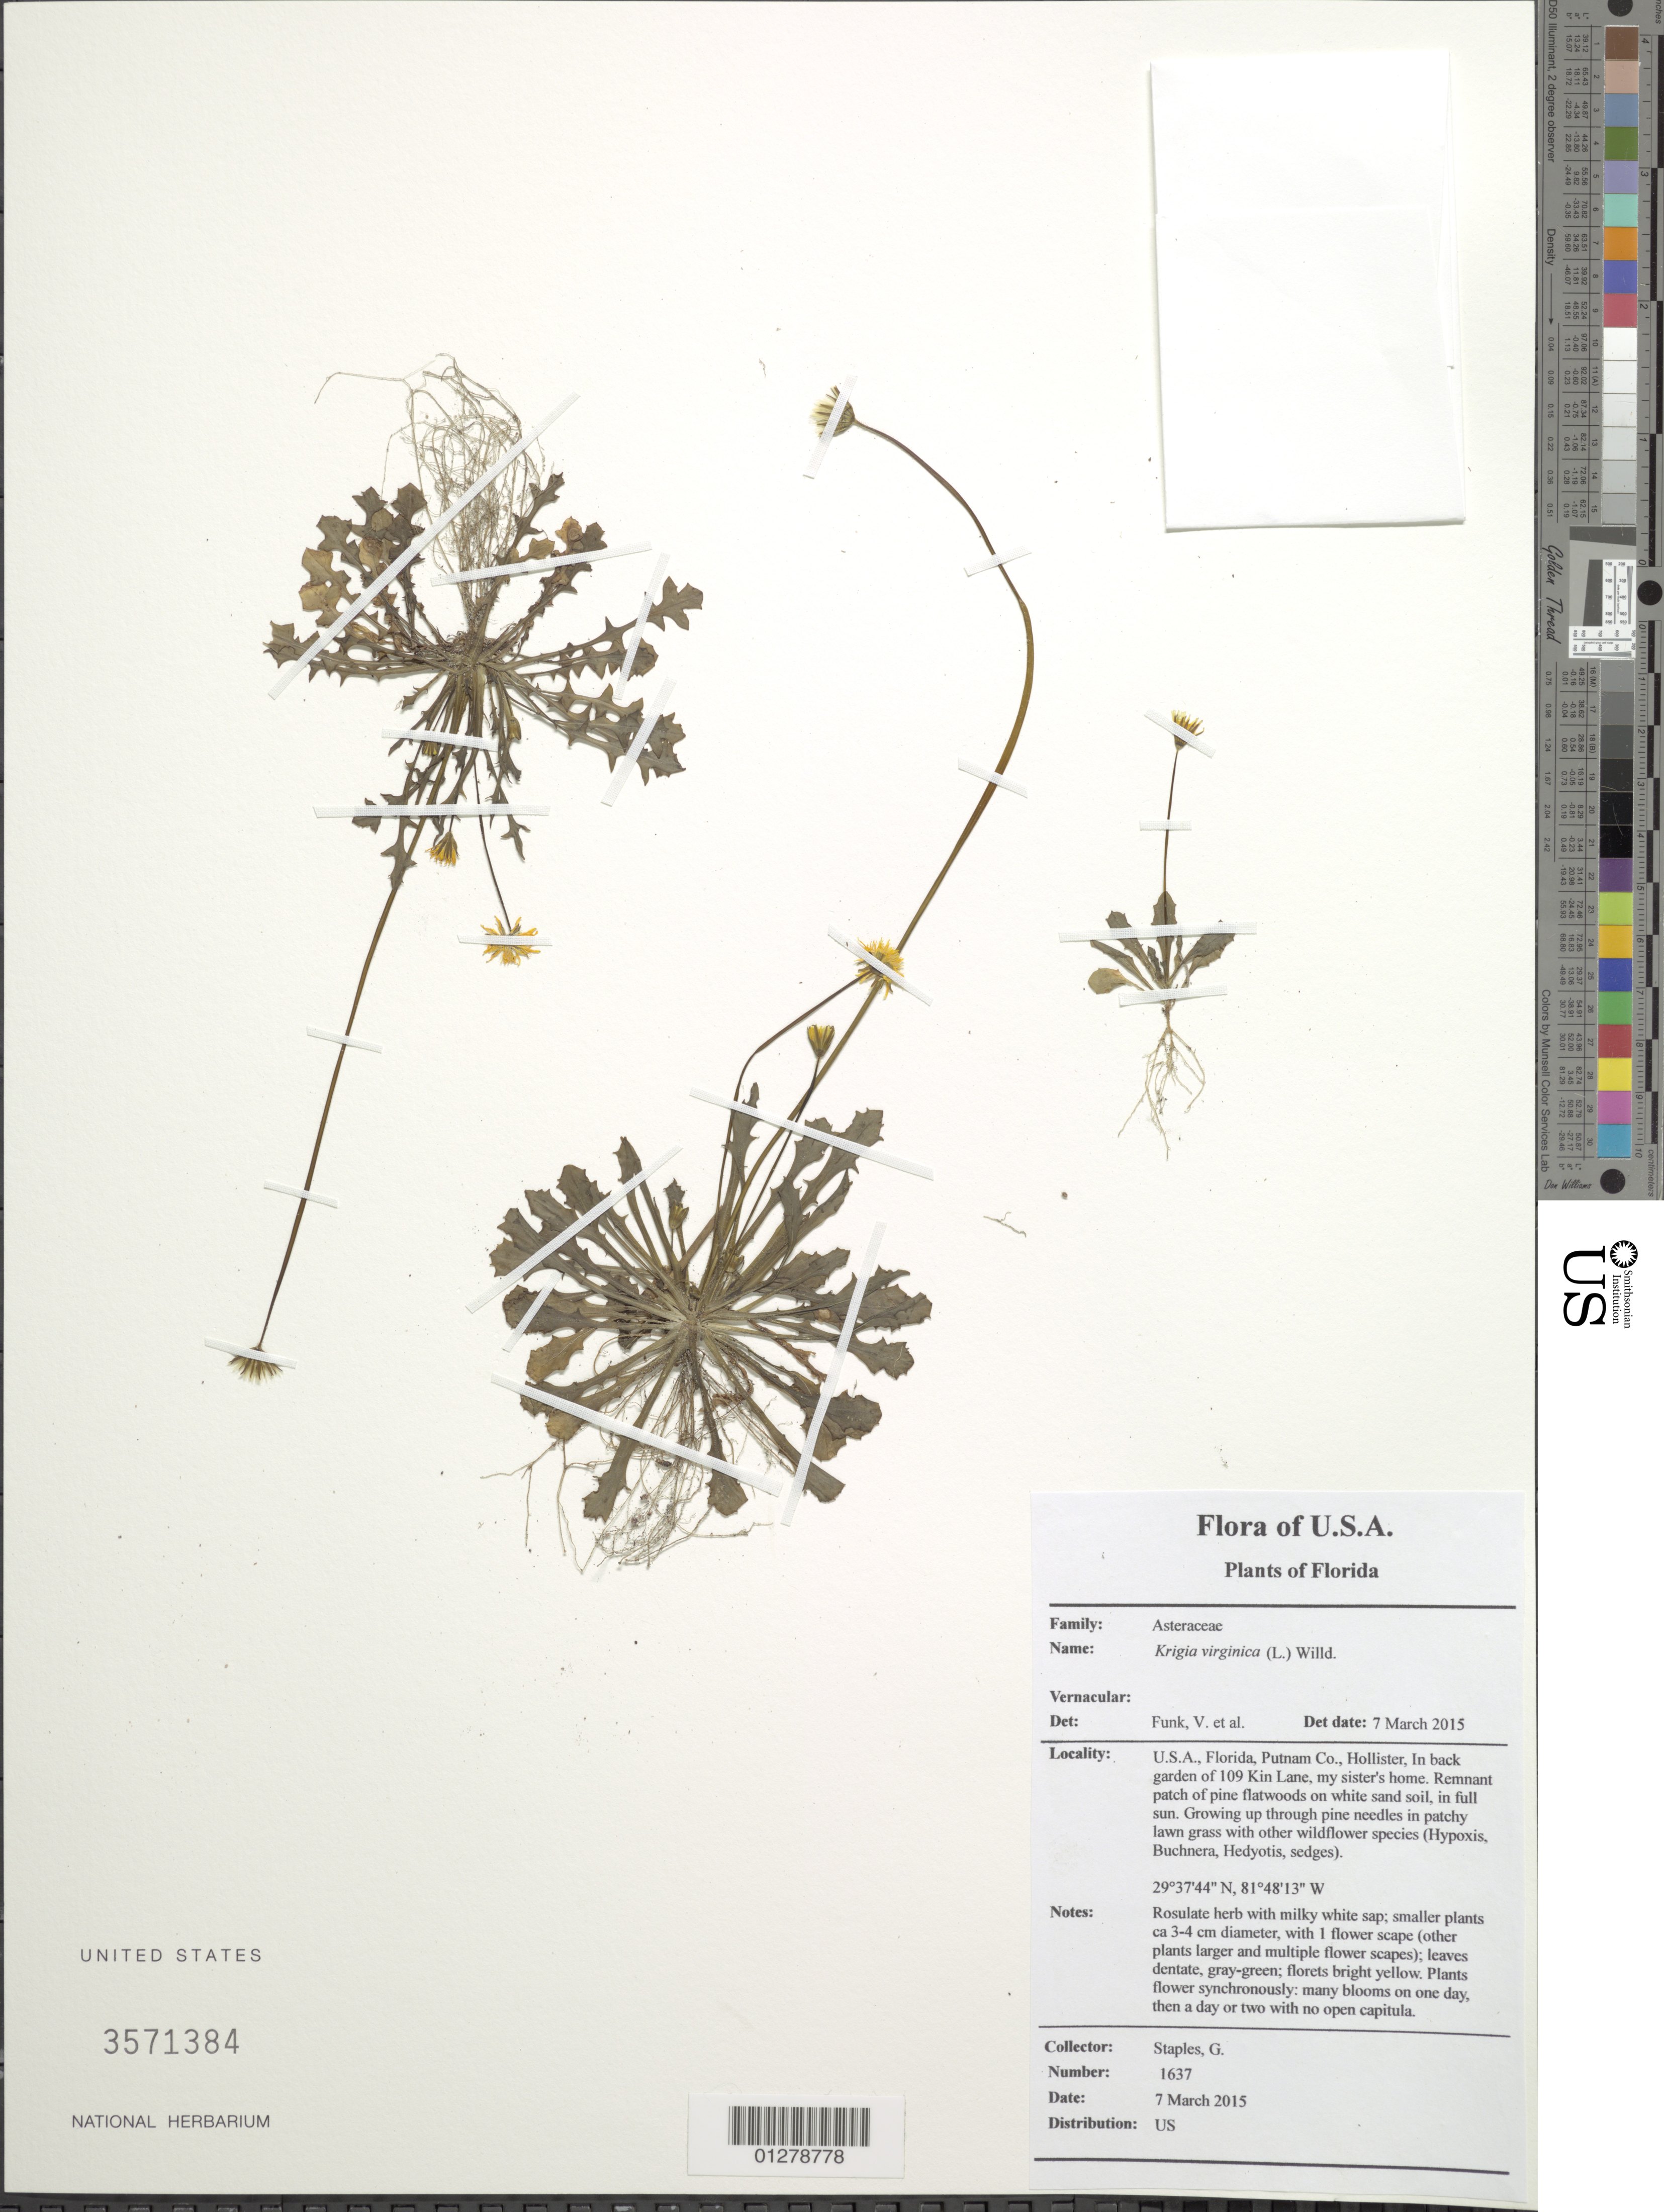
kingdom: Plantae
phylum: Tracheophyta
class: Magnoliopsida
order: Asterales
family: Asteraceae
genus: Krigia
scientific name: Krigia virginica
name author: (L.) Willd.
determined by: Funk, Vicki A., (BOT), Smithsonian Institution - National Museum of Natural History (UNITED STATES)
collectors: G. Staples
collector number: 1637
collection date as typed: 7 Mar 2015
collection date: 2015-03-07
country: United States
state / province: Florida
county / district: Putnam County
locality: In back garden of 109 Kin Lane, my sister's home.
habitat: Remnant patch of pine flatwoods on white sand soil, in full sun. Growing up through pine needles in patchy lawn grass with otehr wildflower species.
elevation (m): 10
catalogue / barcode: US 3571384